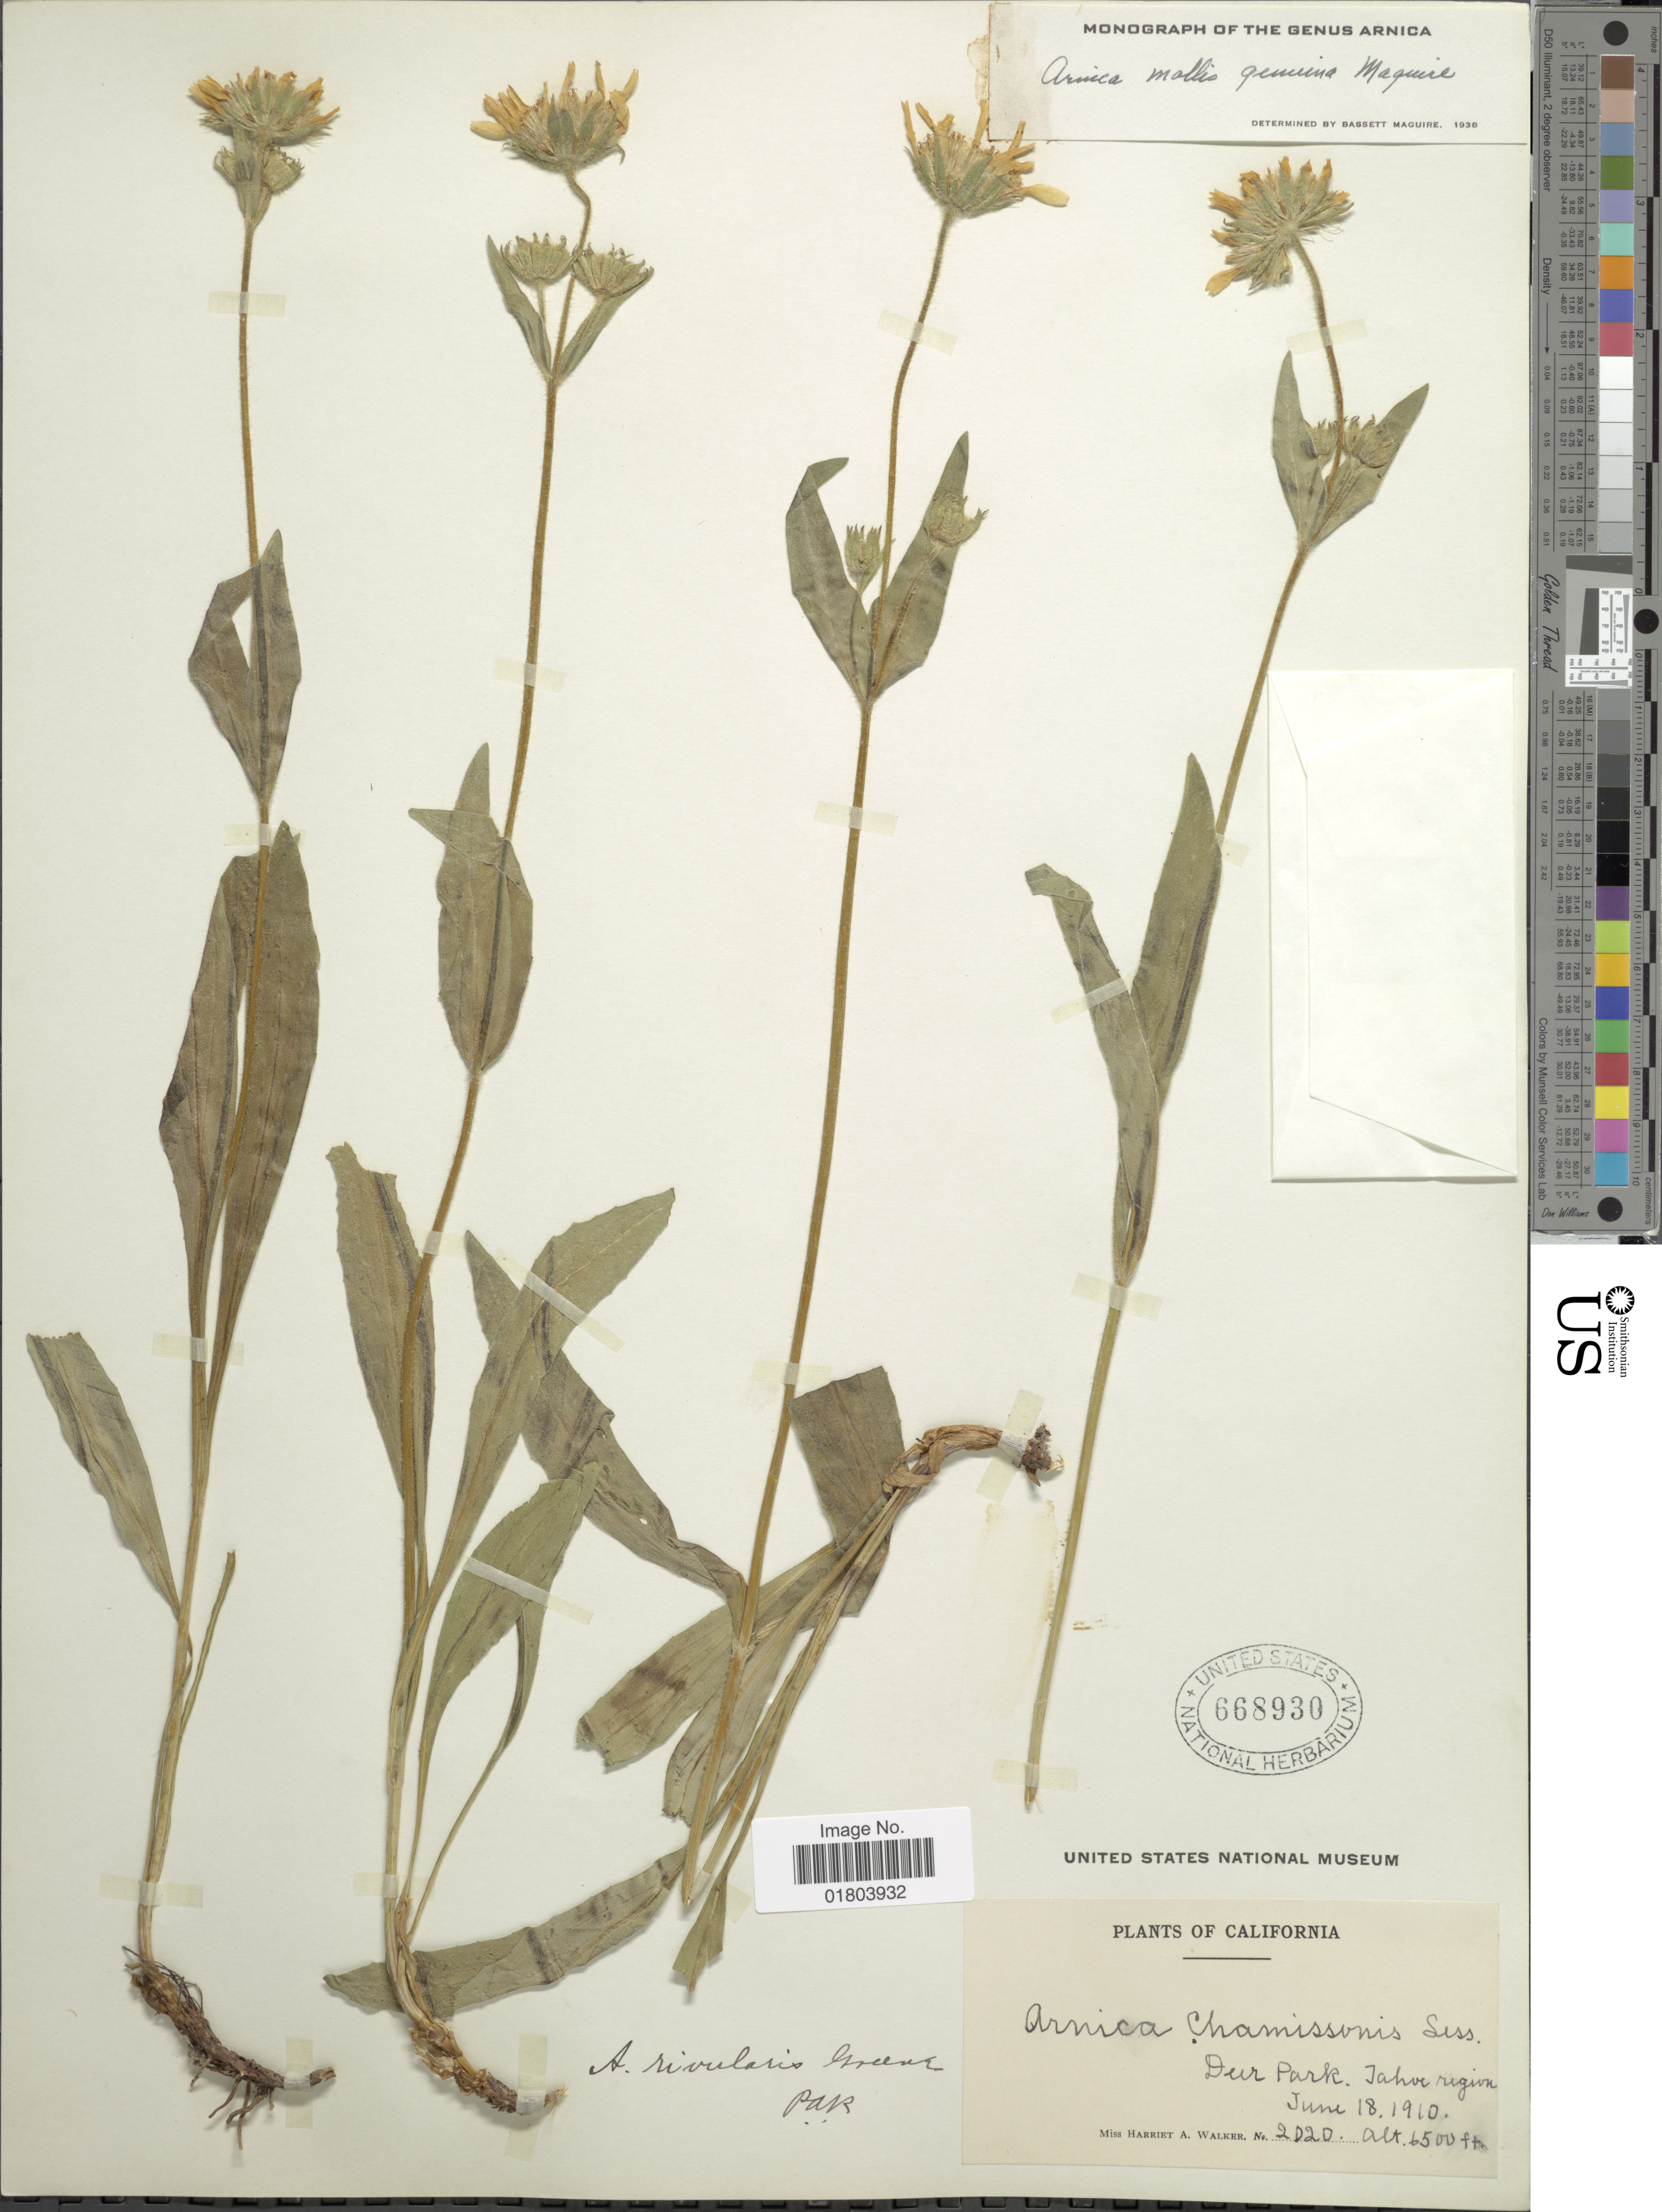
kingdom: Plantae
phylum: Tracheophyta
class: Magnoliopsida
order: Asterales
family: Asteraceae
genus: Arnica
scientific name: Arnica mollis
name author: Hook.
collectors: H. Walker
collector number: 2020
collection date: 1910-06-18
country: United States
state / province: California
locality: Dur Park, Tahoe region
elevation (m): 1981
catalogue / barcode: US 668930